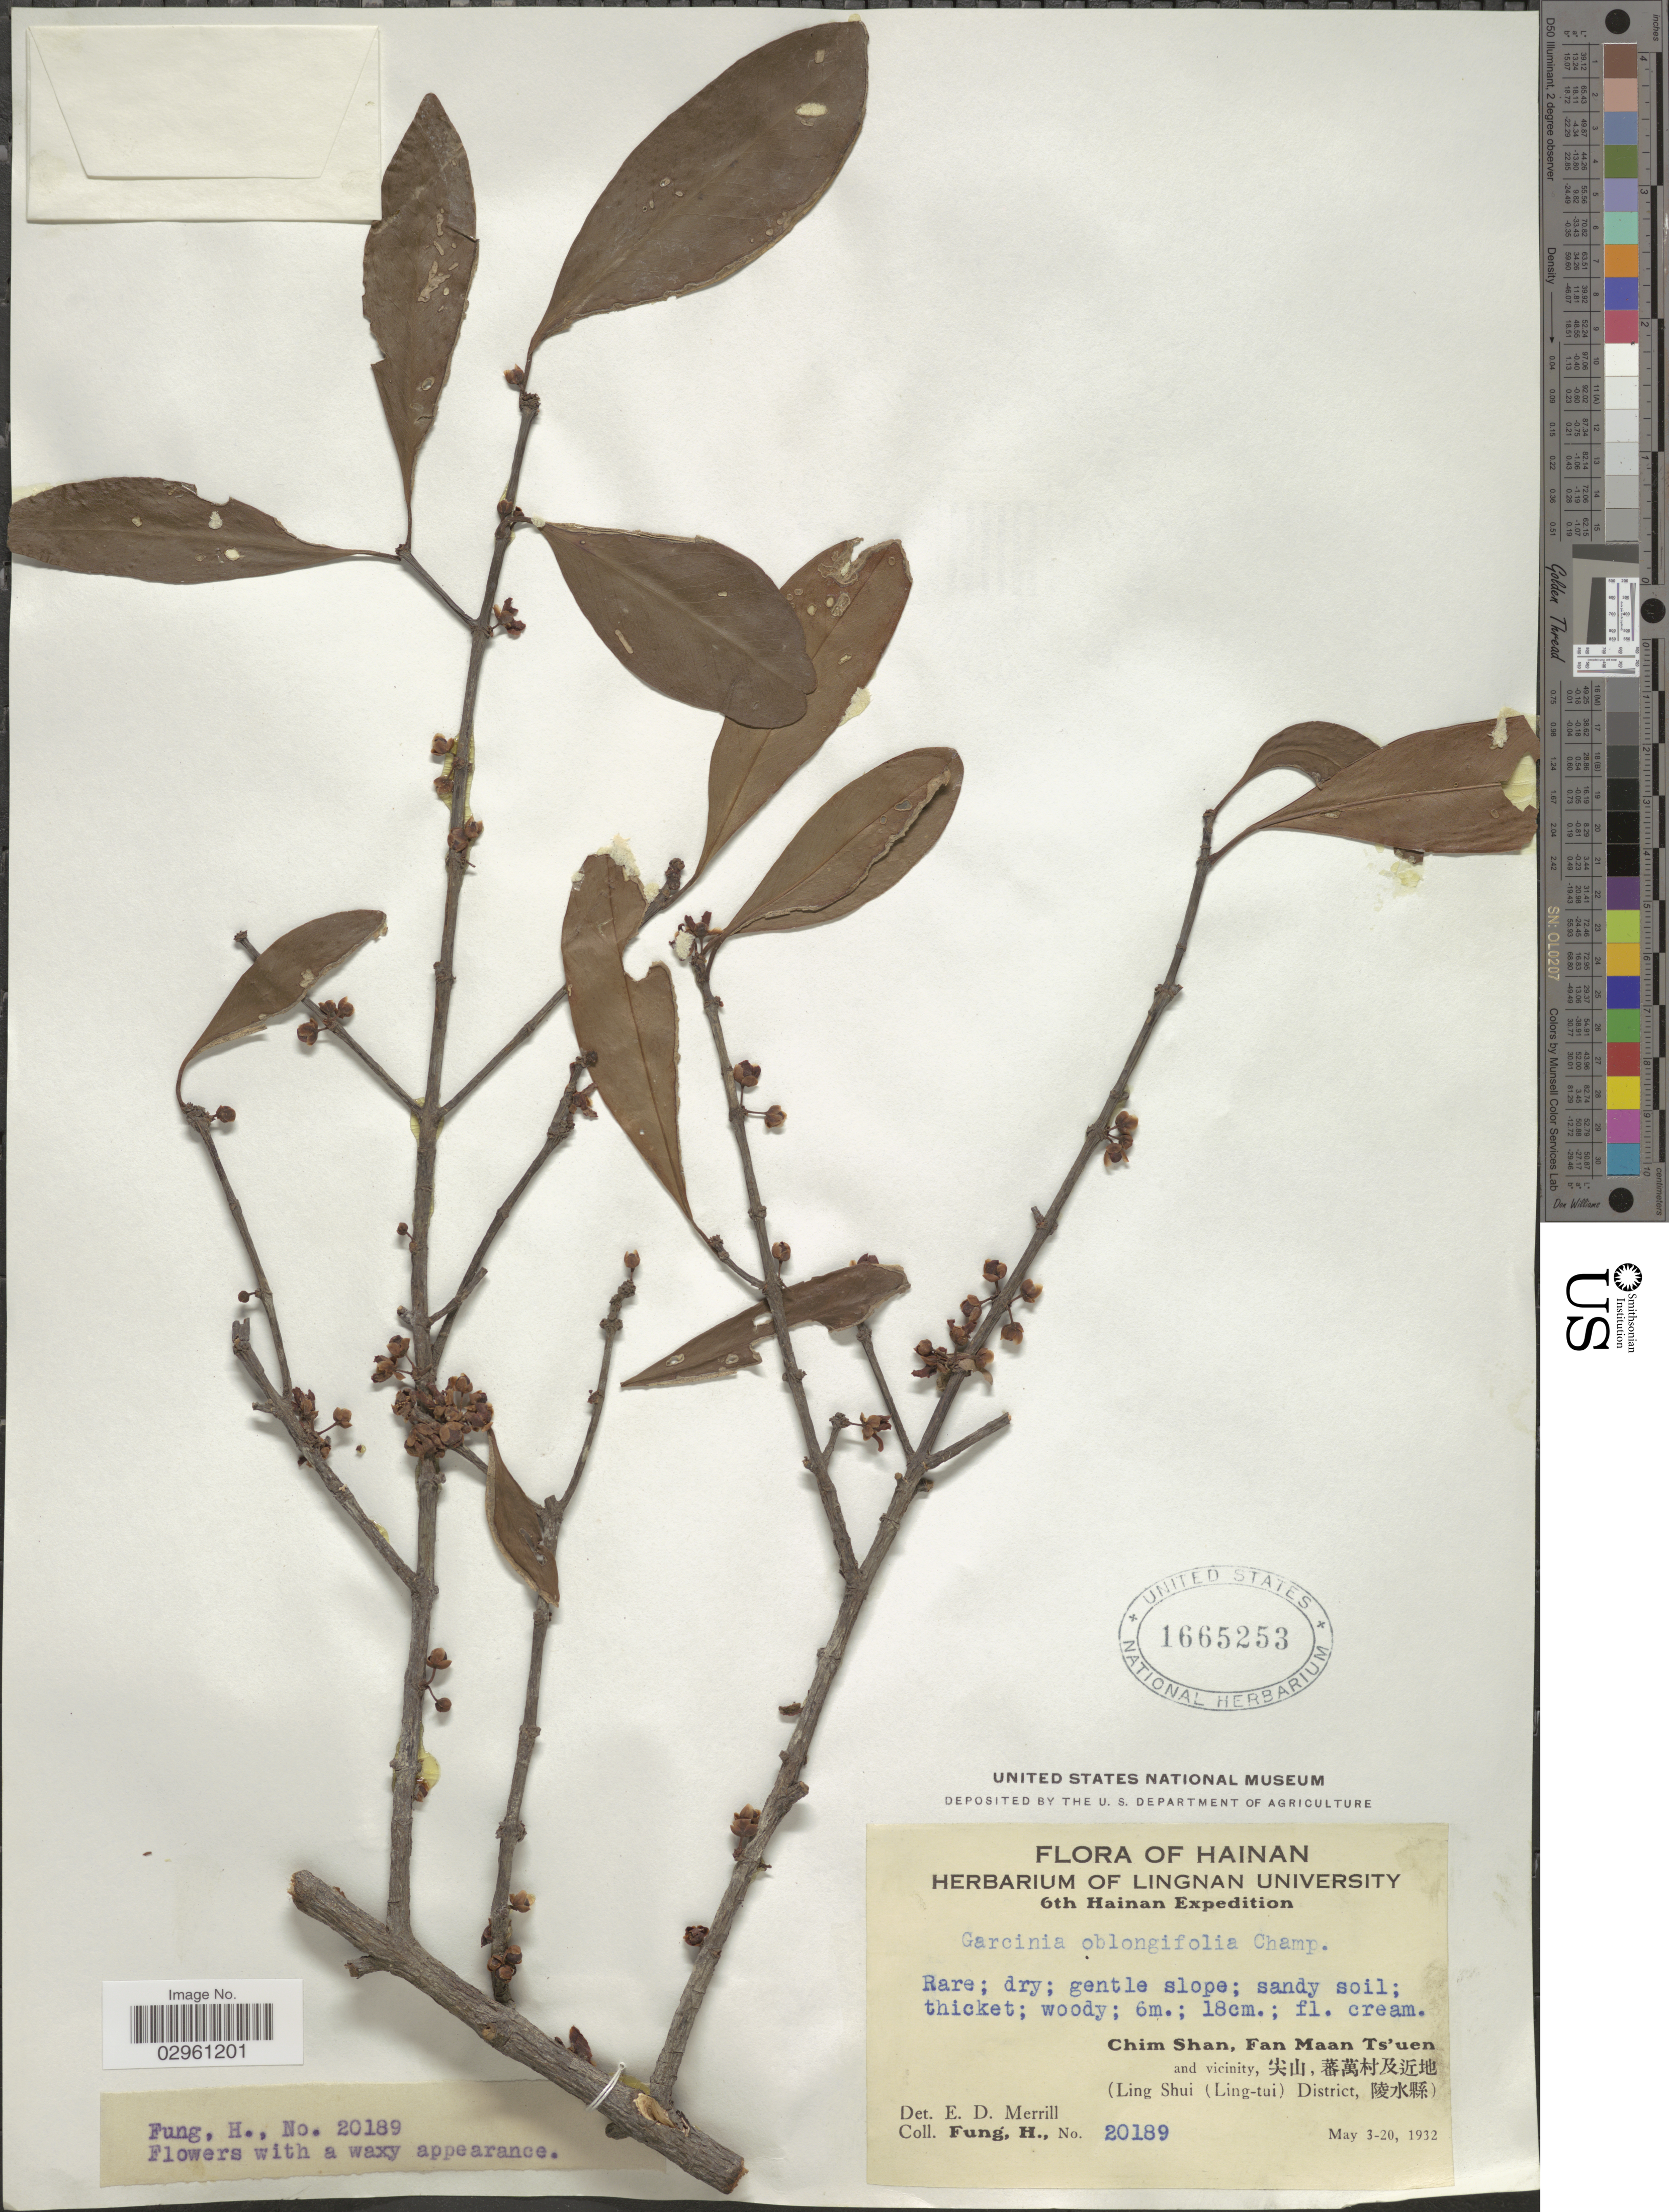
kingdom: Plantae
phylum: Tracheophyta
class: Magnoliopsida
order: Malpighiales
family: Clusiaceae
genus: Garcinia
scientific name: Garcinia oblongifolia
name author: Champ. ex Benth.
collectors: H. Fung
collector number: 20189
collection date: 1932-05-03/1932-05-20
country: China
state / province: Hainan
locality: Chim Shan, Fan Maan Ts'uen and vicinity, (Ling Shui (Ling-tui) District.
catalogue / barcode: US 1665253